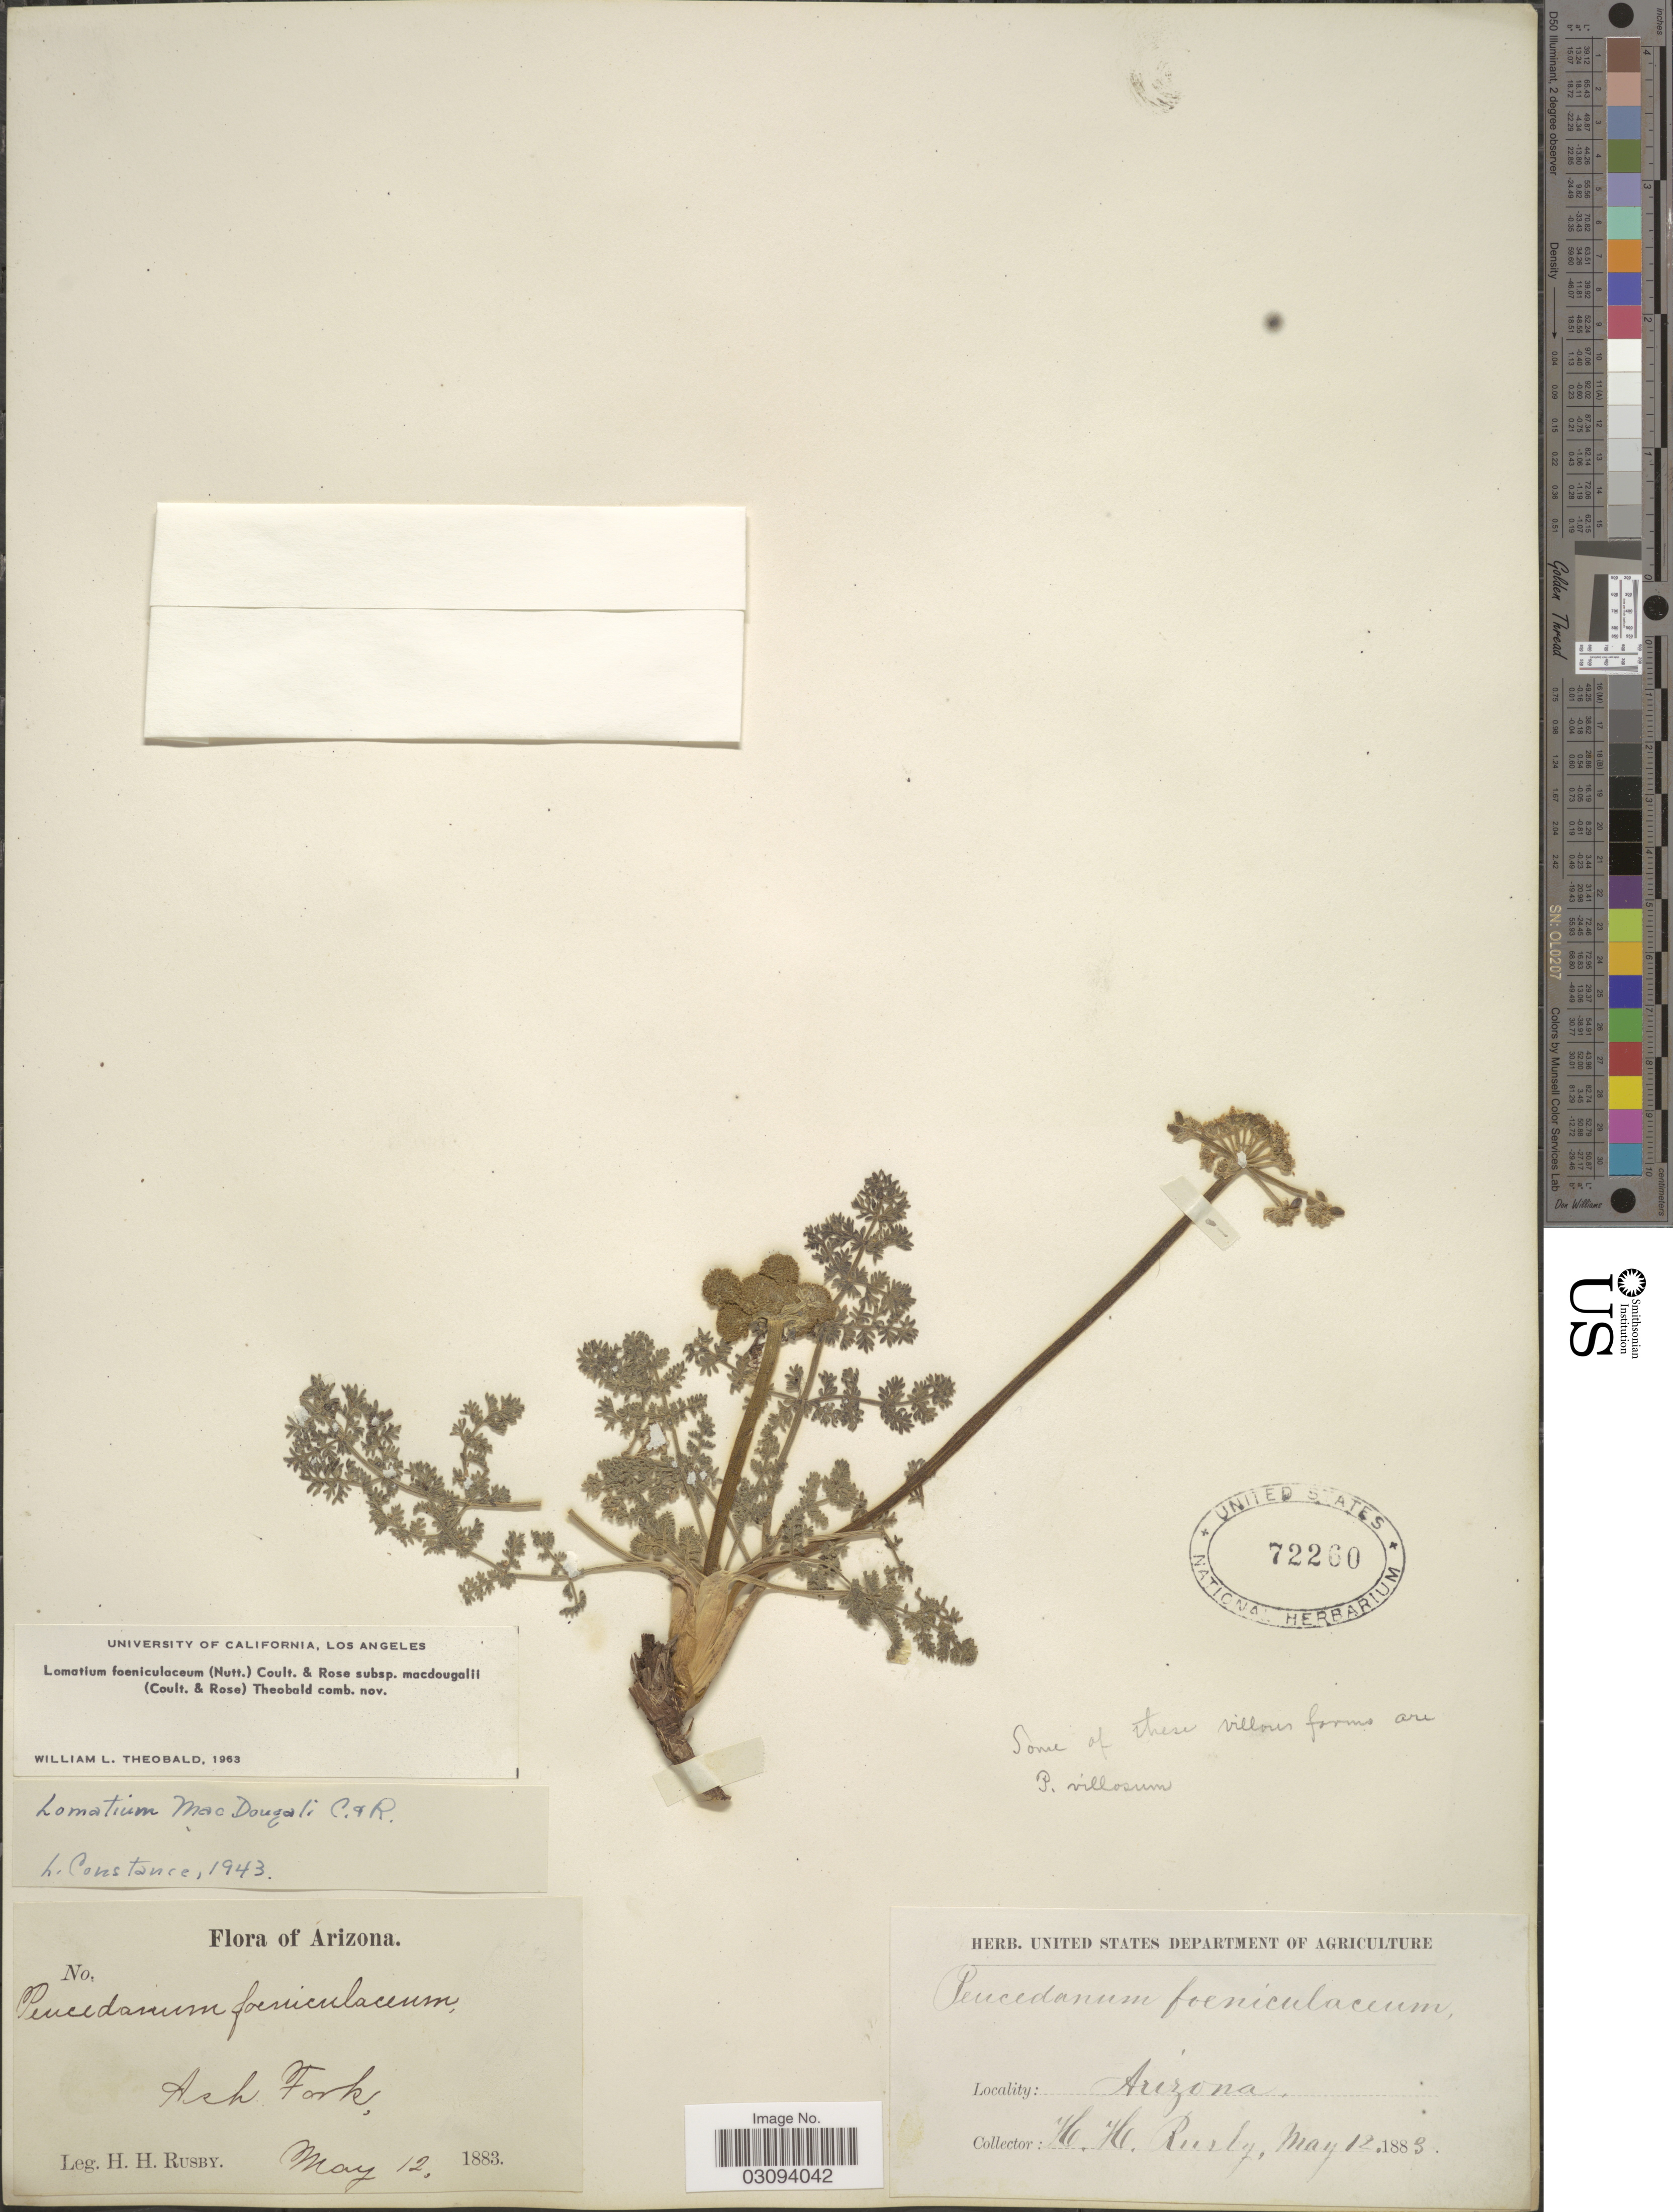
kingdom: Plantae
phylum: Tracheophyta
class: Magnoliopsida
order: Apiales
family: Apiaceae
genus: Lomatium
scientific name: Lomatium foeniculaceum subsp. macdougalii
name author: (J.M. Coult. & Rose) W.L. Theob.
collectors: H. H. Rusby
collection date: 1883-05-12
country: United States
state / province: Arizona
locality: Ash Fork.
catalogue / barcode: US 72260